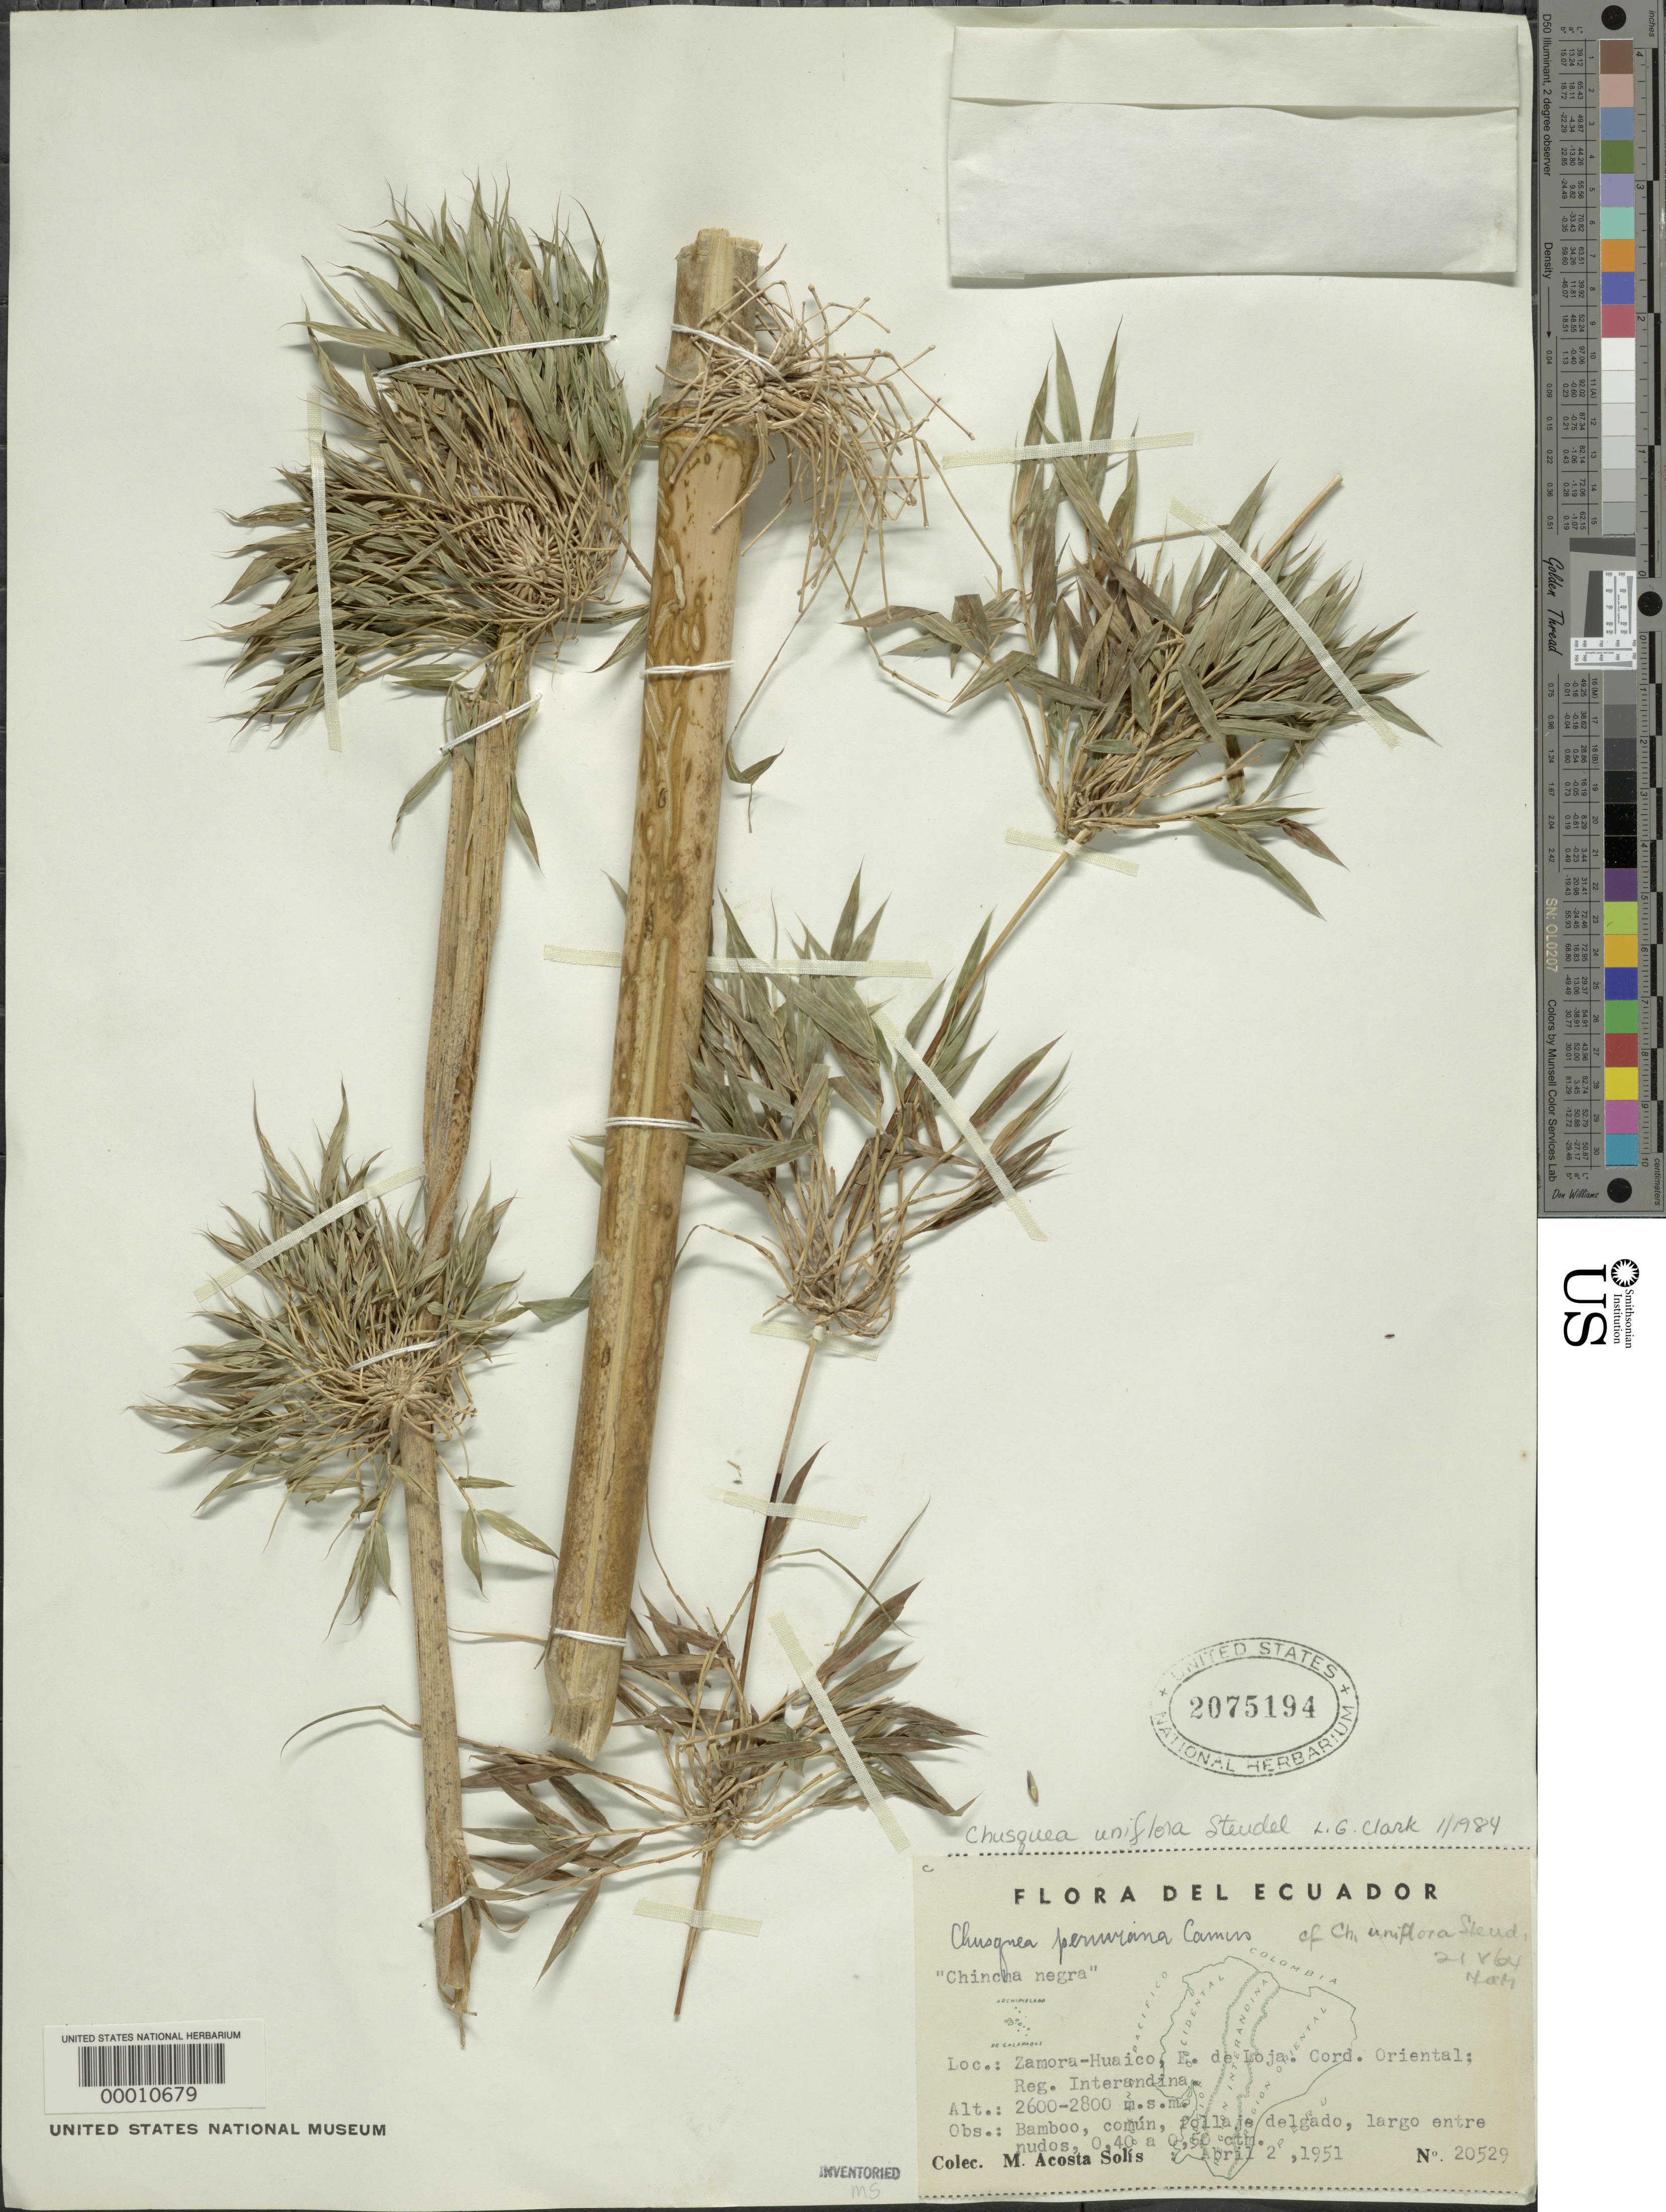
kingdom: Plantae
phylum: Tracheophyta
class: Liliopsida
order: Poales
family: Poaceae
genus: Chusquea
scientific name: Chusquea uniflora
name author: Steud.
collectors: M. Acosta Solis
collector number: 20529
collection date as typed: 02 Apr 1951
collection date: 1951-04-02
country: Ecuador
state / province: Zamora-Chinchipe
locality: Zamora to huaico, orienta, interandina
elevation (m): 2600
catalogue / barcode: US 2075194